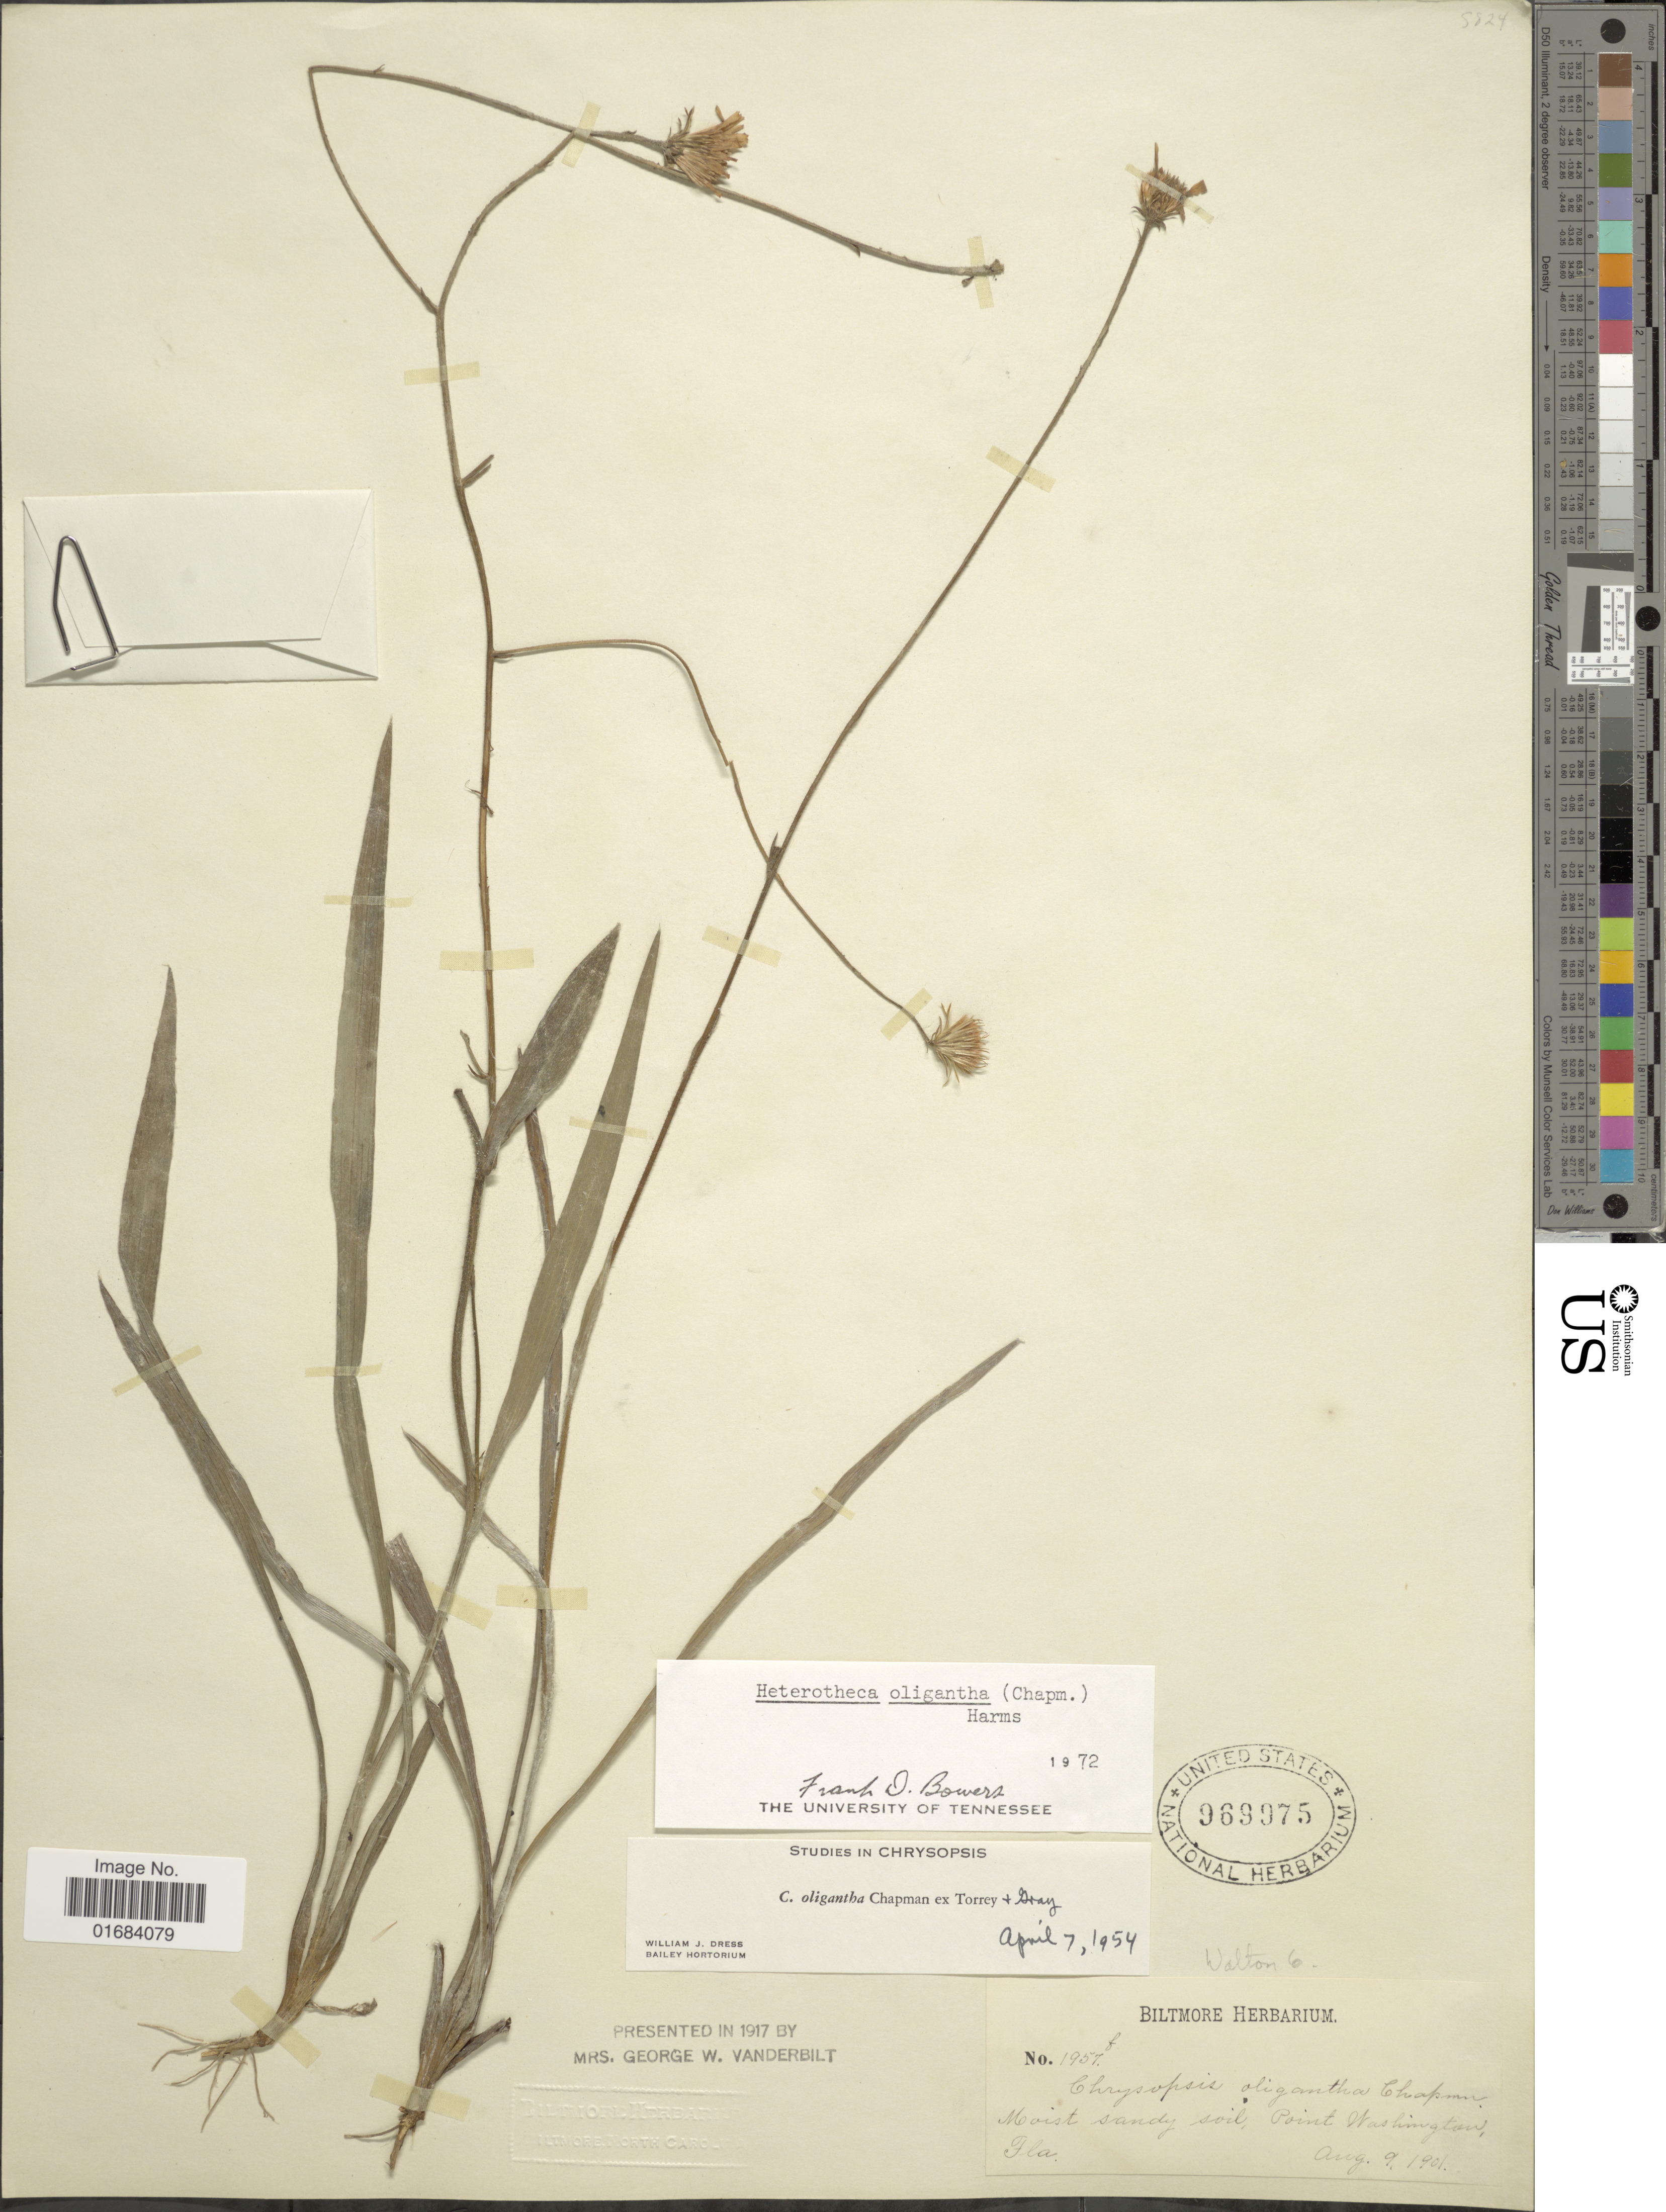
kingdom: Plantae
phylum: Tracheophyta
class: Magnoliopsida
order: Asterales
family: Asteraceae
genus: Pityopsis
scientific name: Pityopsis oligantha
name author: (Chapm. ex Torr. & A. Gray) Small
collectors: ex herb. Biltmore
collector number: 1957f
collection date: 1901-08-09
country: United States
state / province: Florida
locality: Moist sandy soil, Point Washington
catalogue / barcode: US 969975